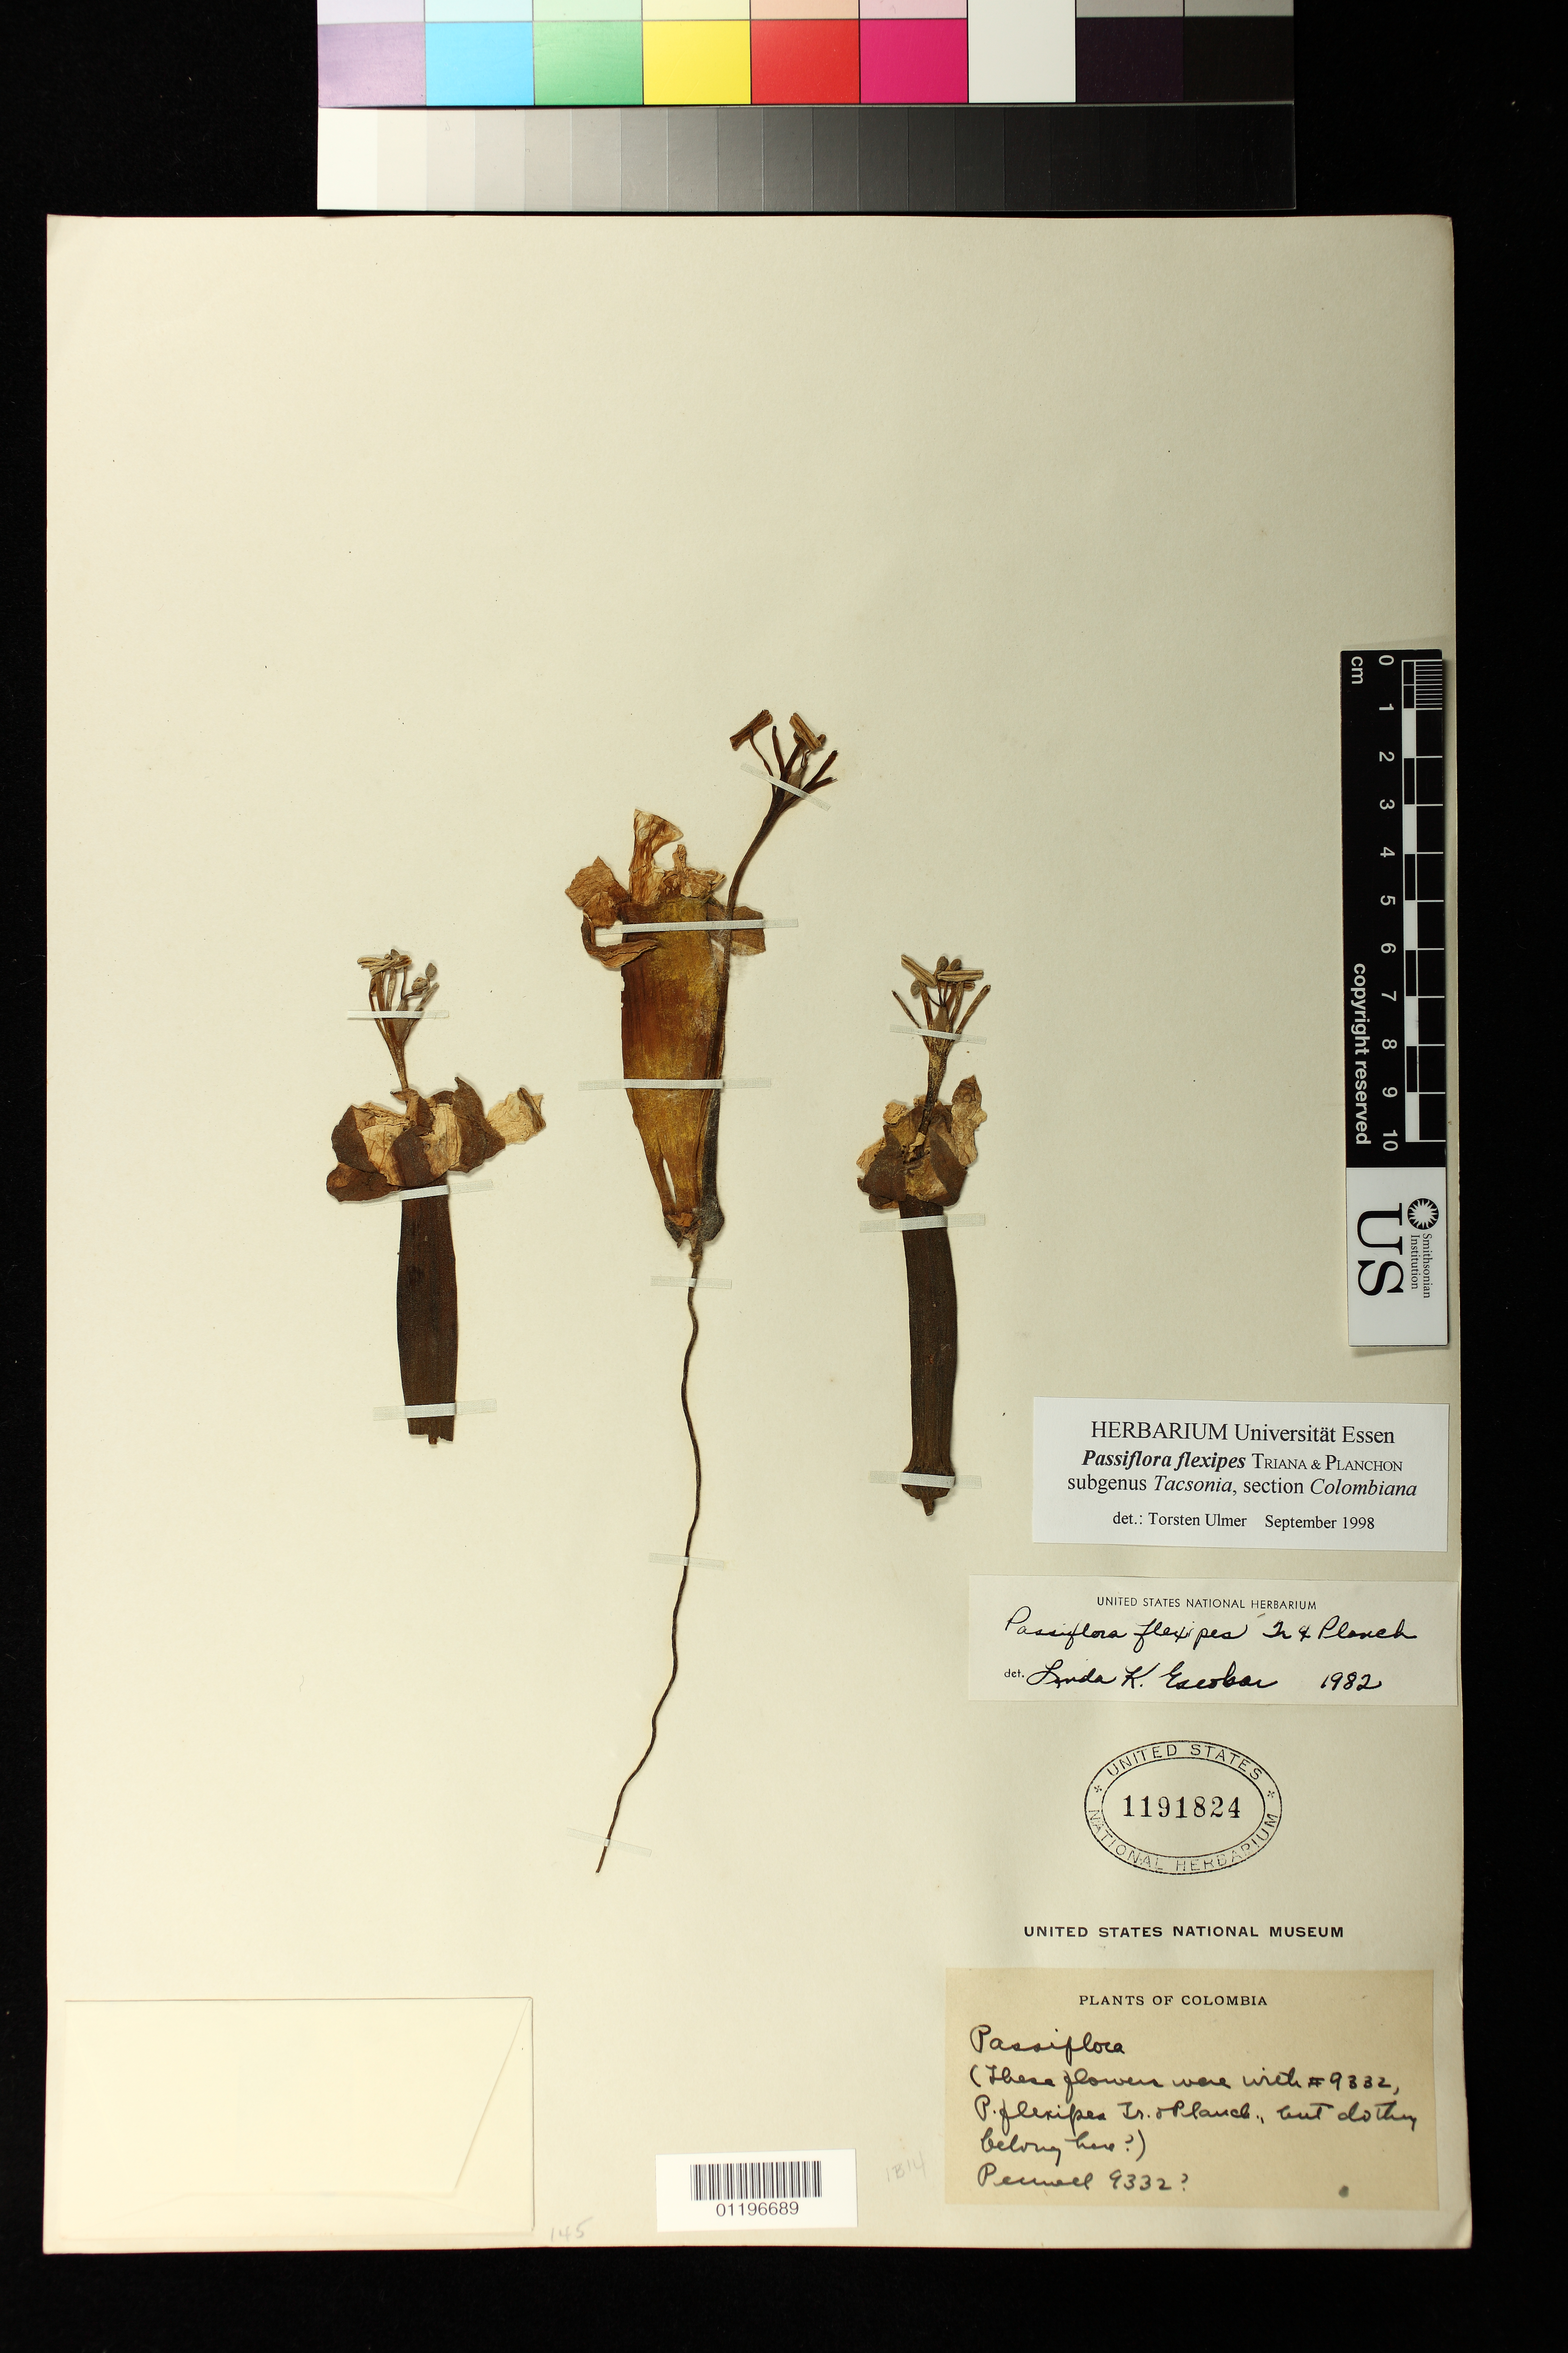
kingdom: Plantae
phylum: Tracheophyta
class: Magnoliopsida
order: Malpighiales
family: Passifloraceae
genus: Passiflora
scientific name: Passiflora flexipes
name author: Triana & Planch.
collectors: F. W. Pennell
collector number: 9332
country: Colombia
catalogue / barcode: US 1191824